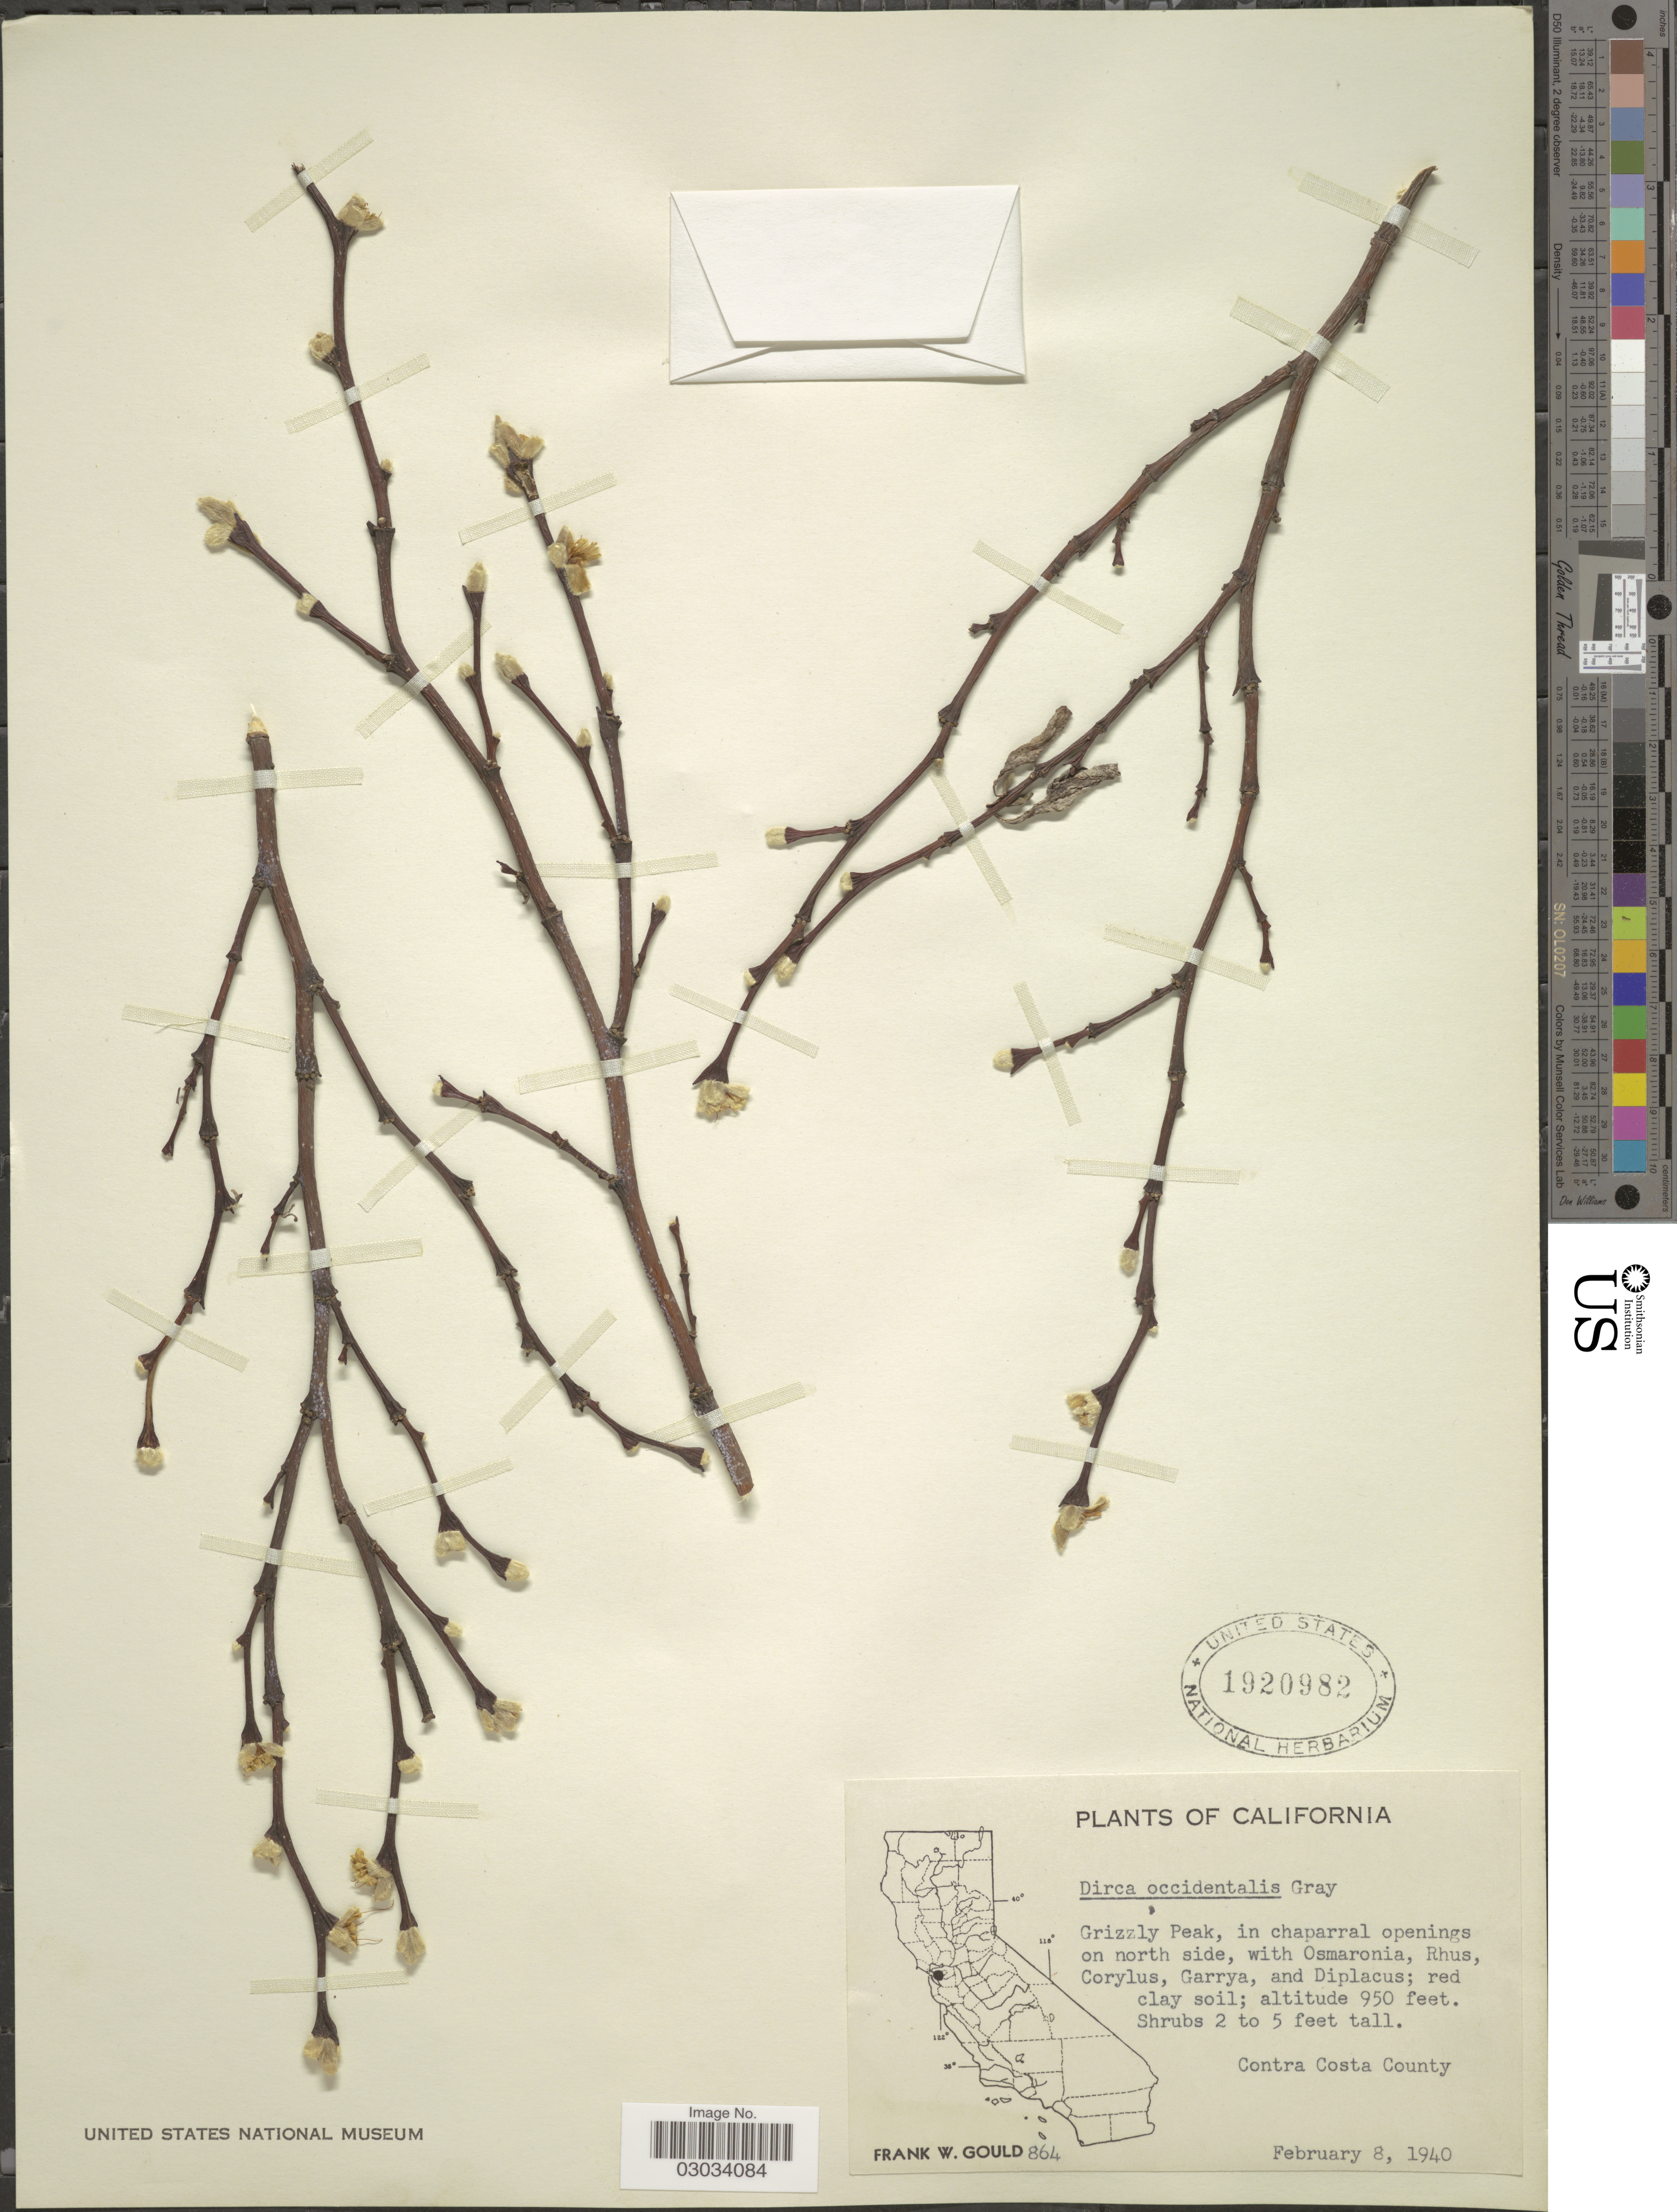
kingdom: Plantae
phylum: Tracheophyta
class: Magnoliopsida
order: Malvales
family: Thymelaeaceae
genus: Dirca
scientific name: Dirca occidentalis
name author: A. Gray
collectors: F. W. Gould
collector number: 864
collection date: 1940-02-08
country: United States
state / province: California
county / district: Contra Costa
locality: Grizzly Peak, in chaparral openings on north side, Contra Costa County.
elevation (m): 290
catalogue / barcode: US 1920982